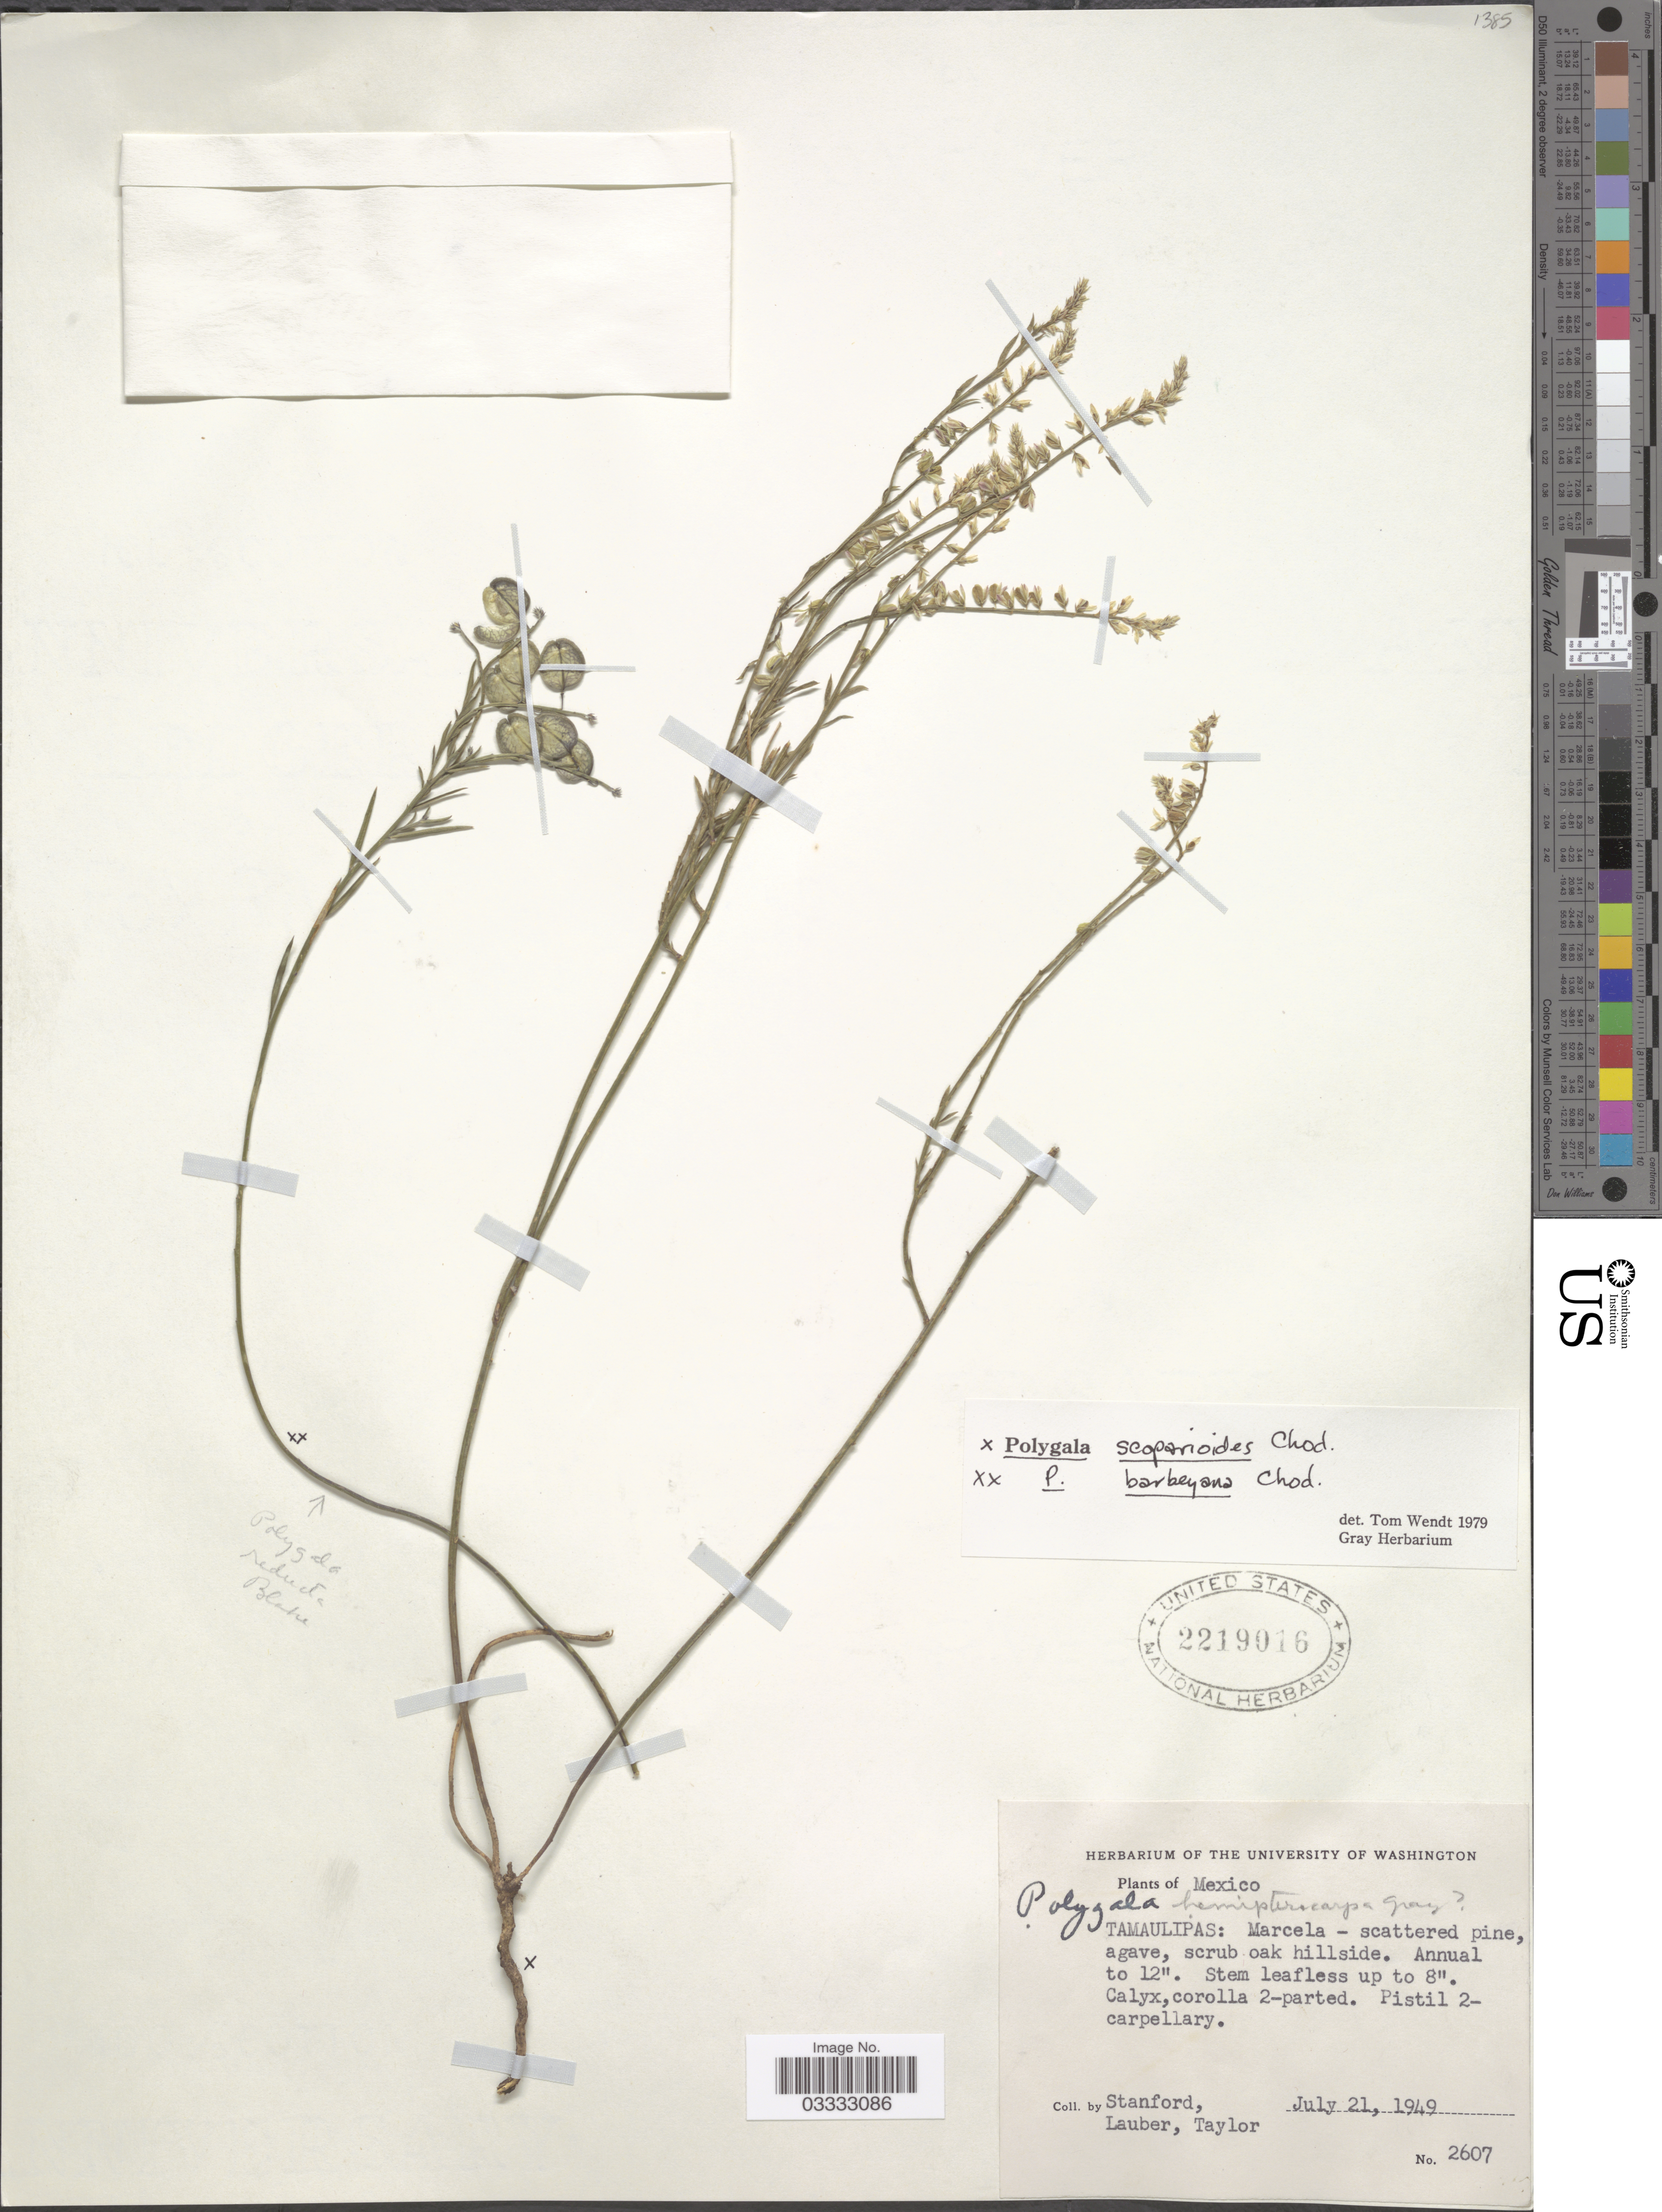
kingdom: Plantae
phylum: Tracheophyta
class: Magnoliopsida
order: Fabales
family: Polygalaceae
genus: Polygala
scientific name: Polygala scoparioides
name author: Chodat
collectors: -. Stanford, -. Lauber & -. Taylor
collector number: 2607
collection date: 1949-07-21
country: Mexico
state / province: Tamaulipas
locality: Marcela - scattered pine, agave, scrub oak hillside.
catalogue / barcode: US 2219016